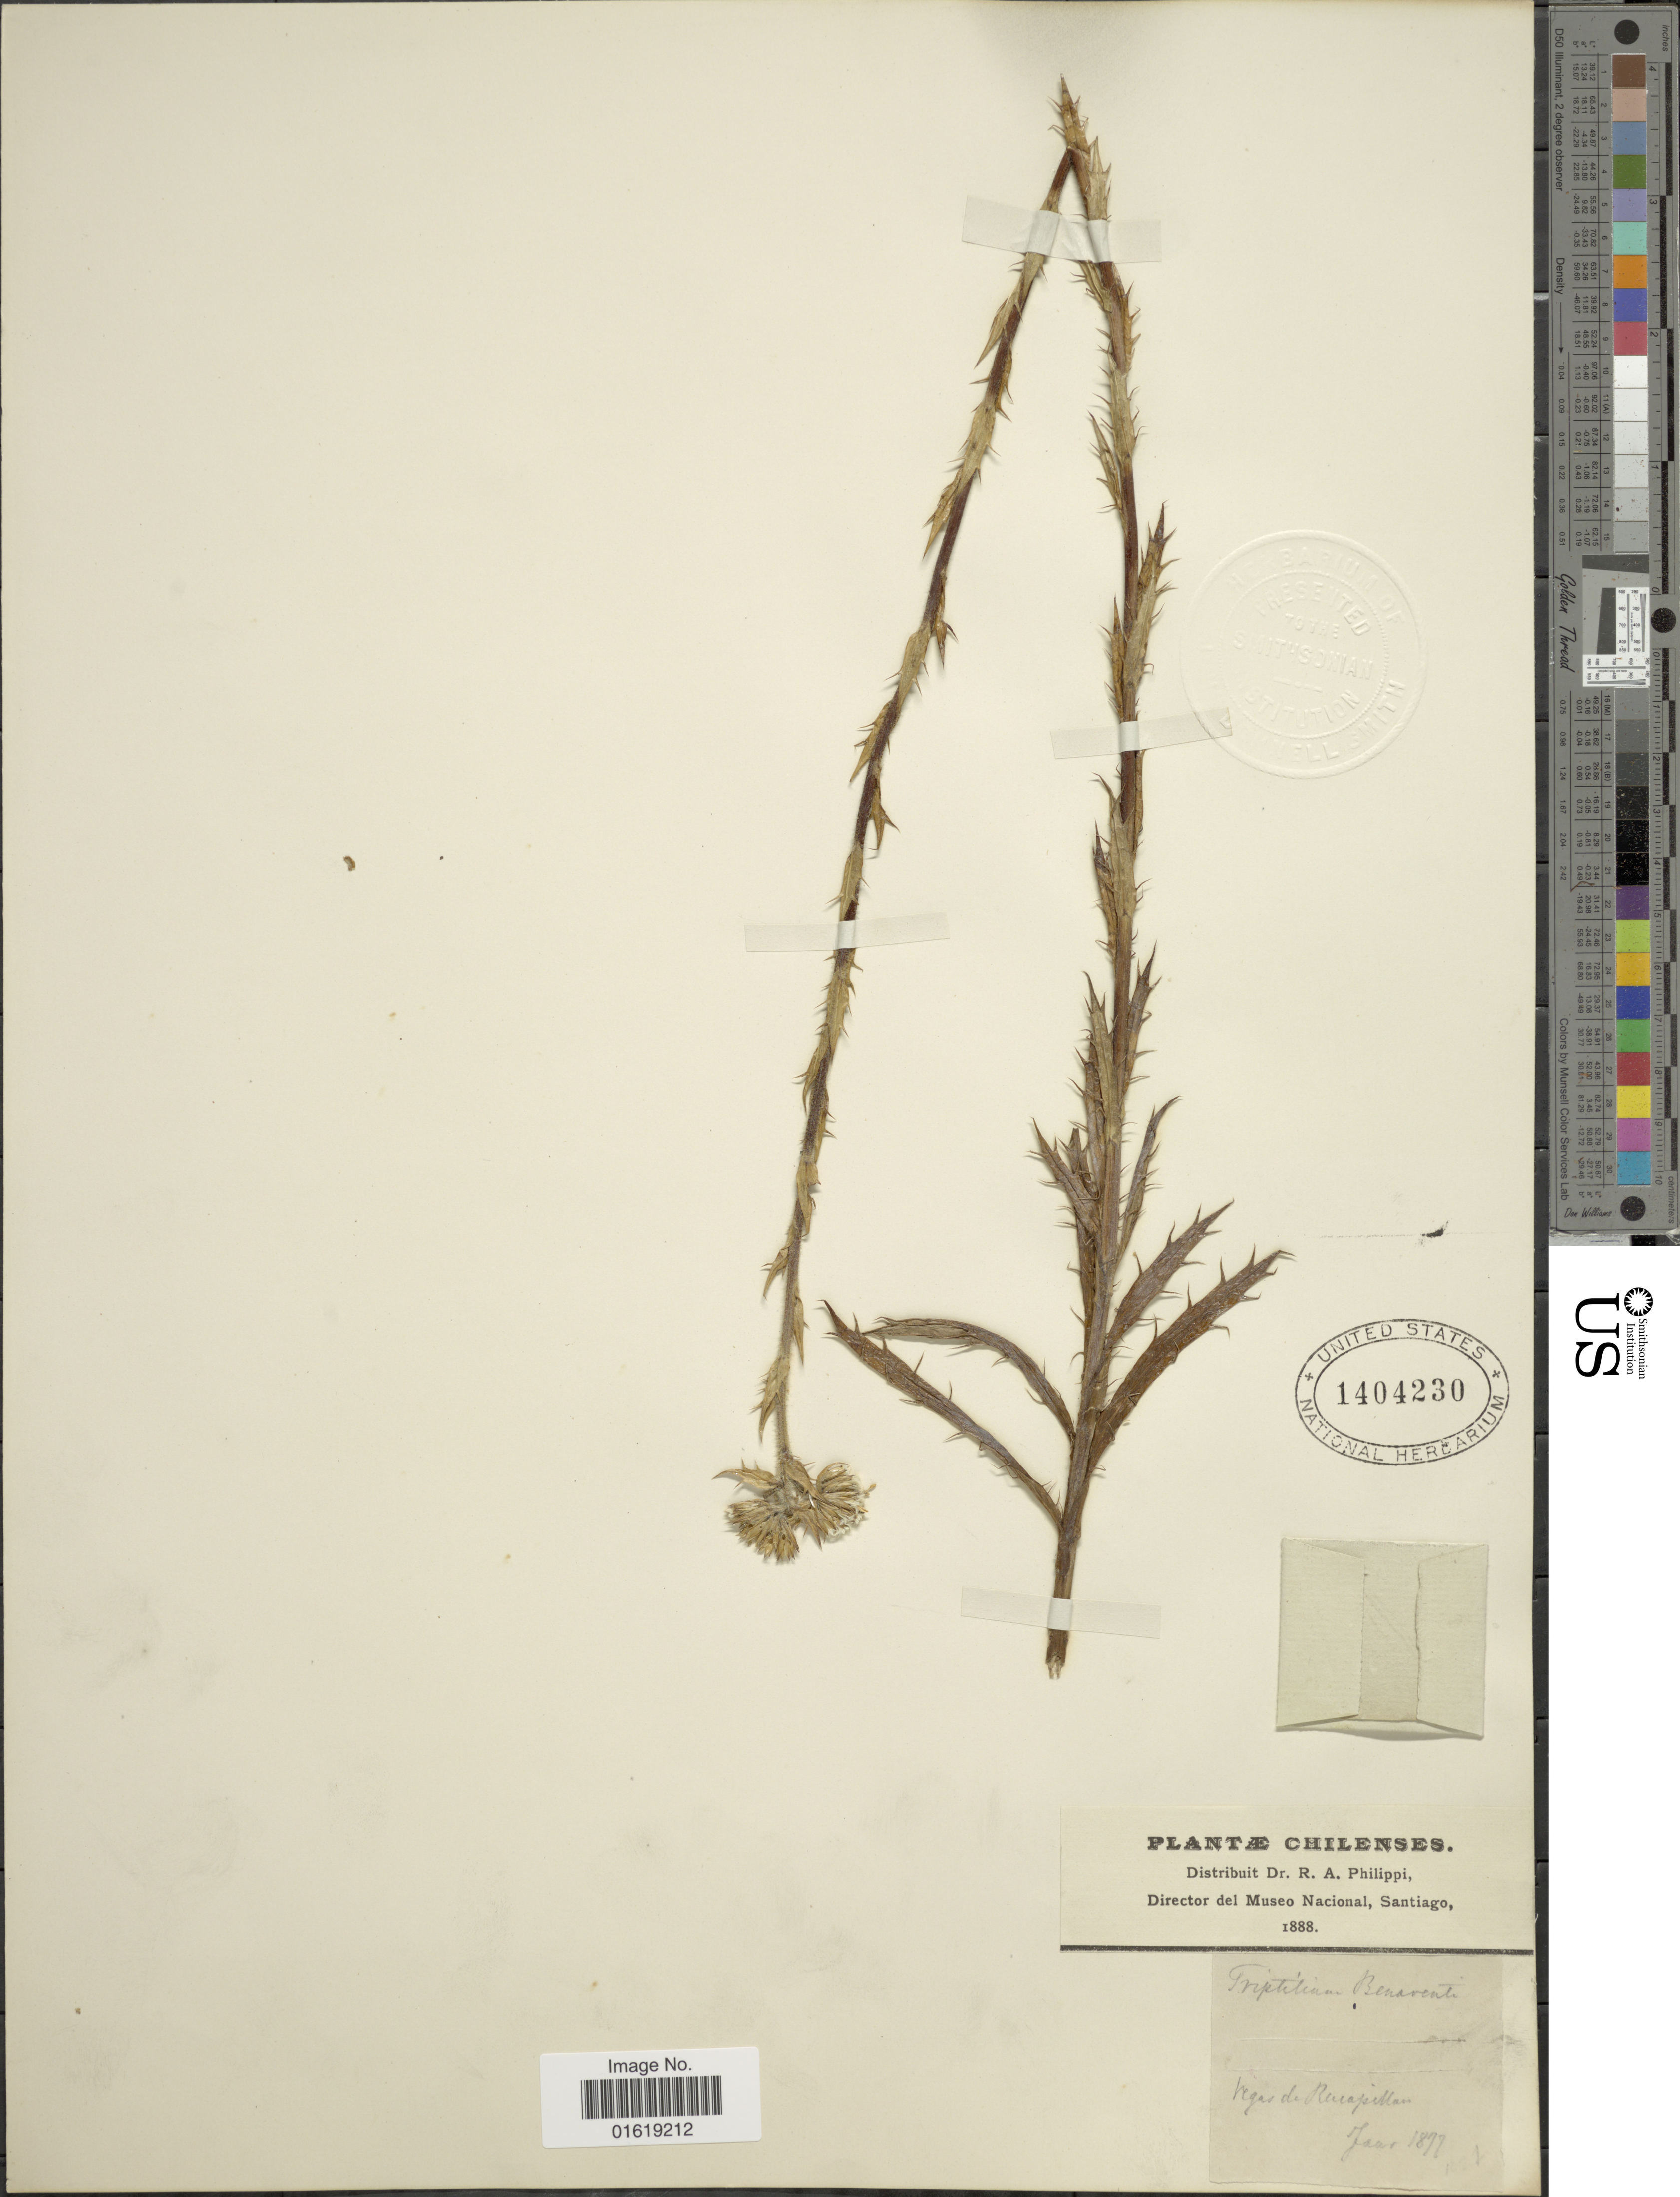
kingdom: Plantae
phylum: Tracheophyta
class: Magnoliopsida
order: Asterales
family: Asteraceae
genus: Triptilion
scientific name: Triptilion benaventii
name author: J. Rémy in Gay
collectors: R. A. Philippi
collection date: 1877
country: Chile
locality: Vegas de Rucapillan.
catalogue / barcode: US 1404230